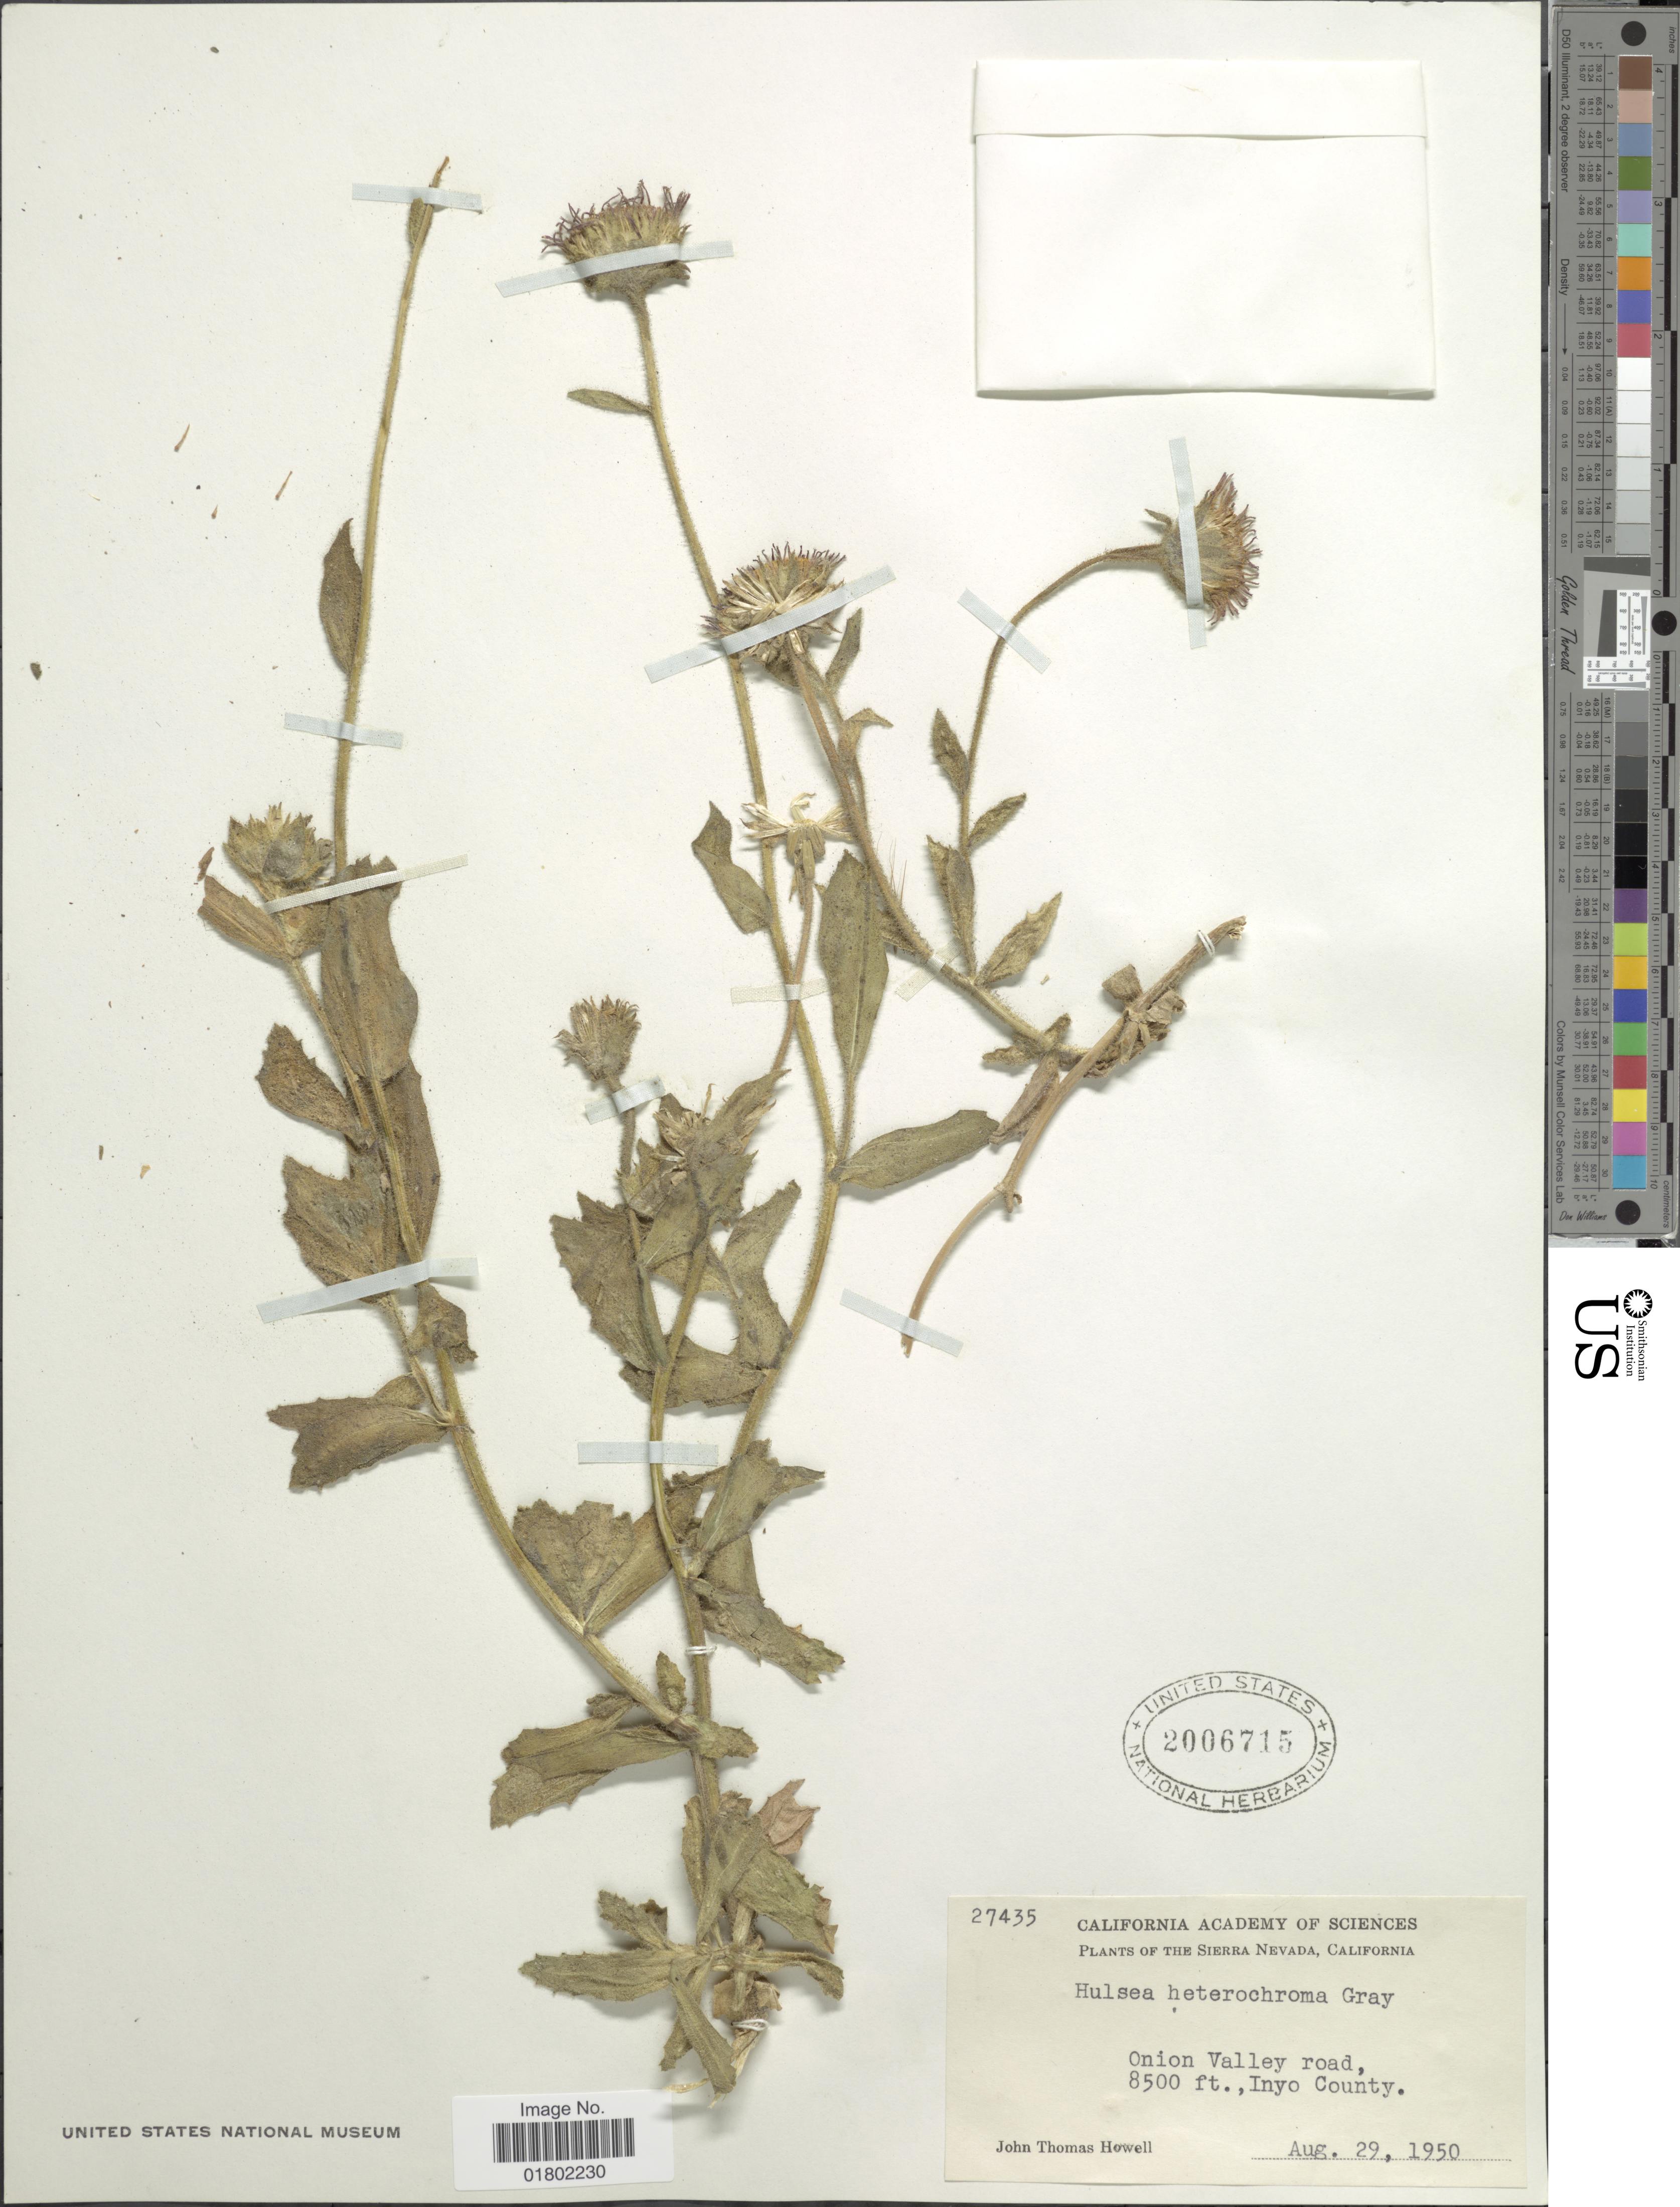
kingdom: Plantae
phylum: Tracheophyta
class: Magnoliopsida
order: Asterales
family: Asteraceae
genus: Hulsea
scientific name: Hulsea heterochroma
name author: A. Gray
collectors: J. T. Howell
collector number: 27435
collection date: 1950-08-29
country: United States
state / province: California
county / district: Inyo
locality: The Sierra Nevada, Onion Valley road, Inyo County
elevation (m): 2591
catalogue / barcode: US 2006715